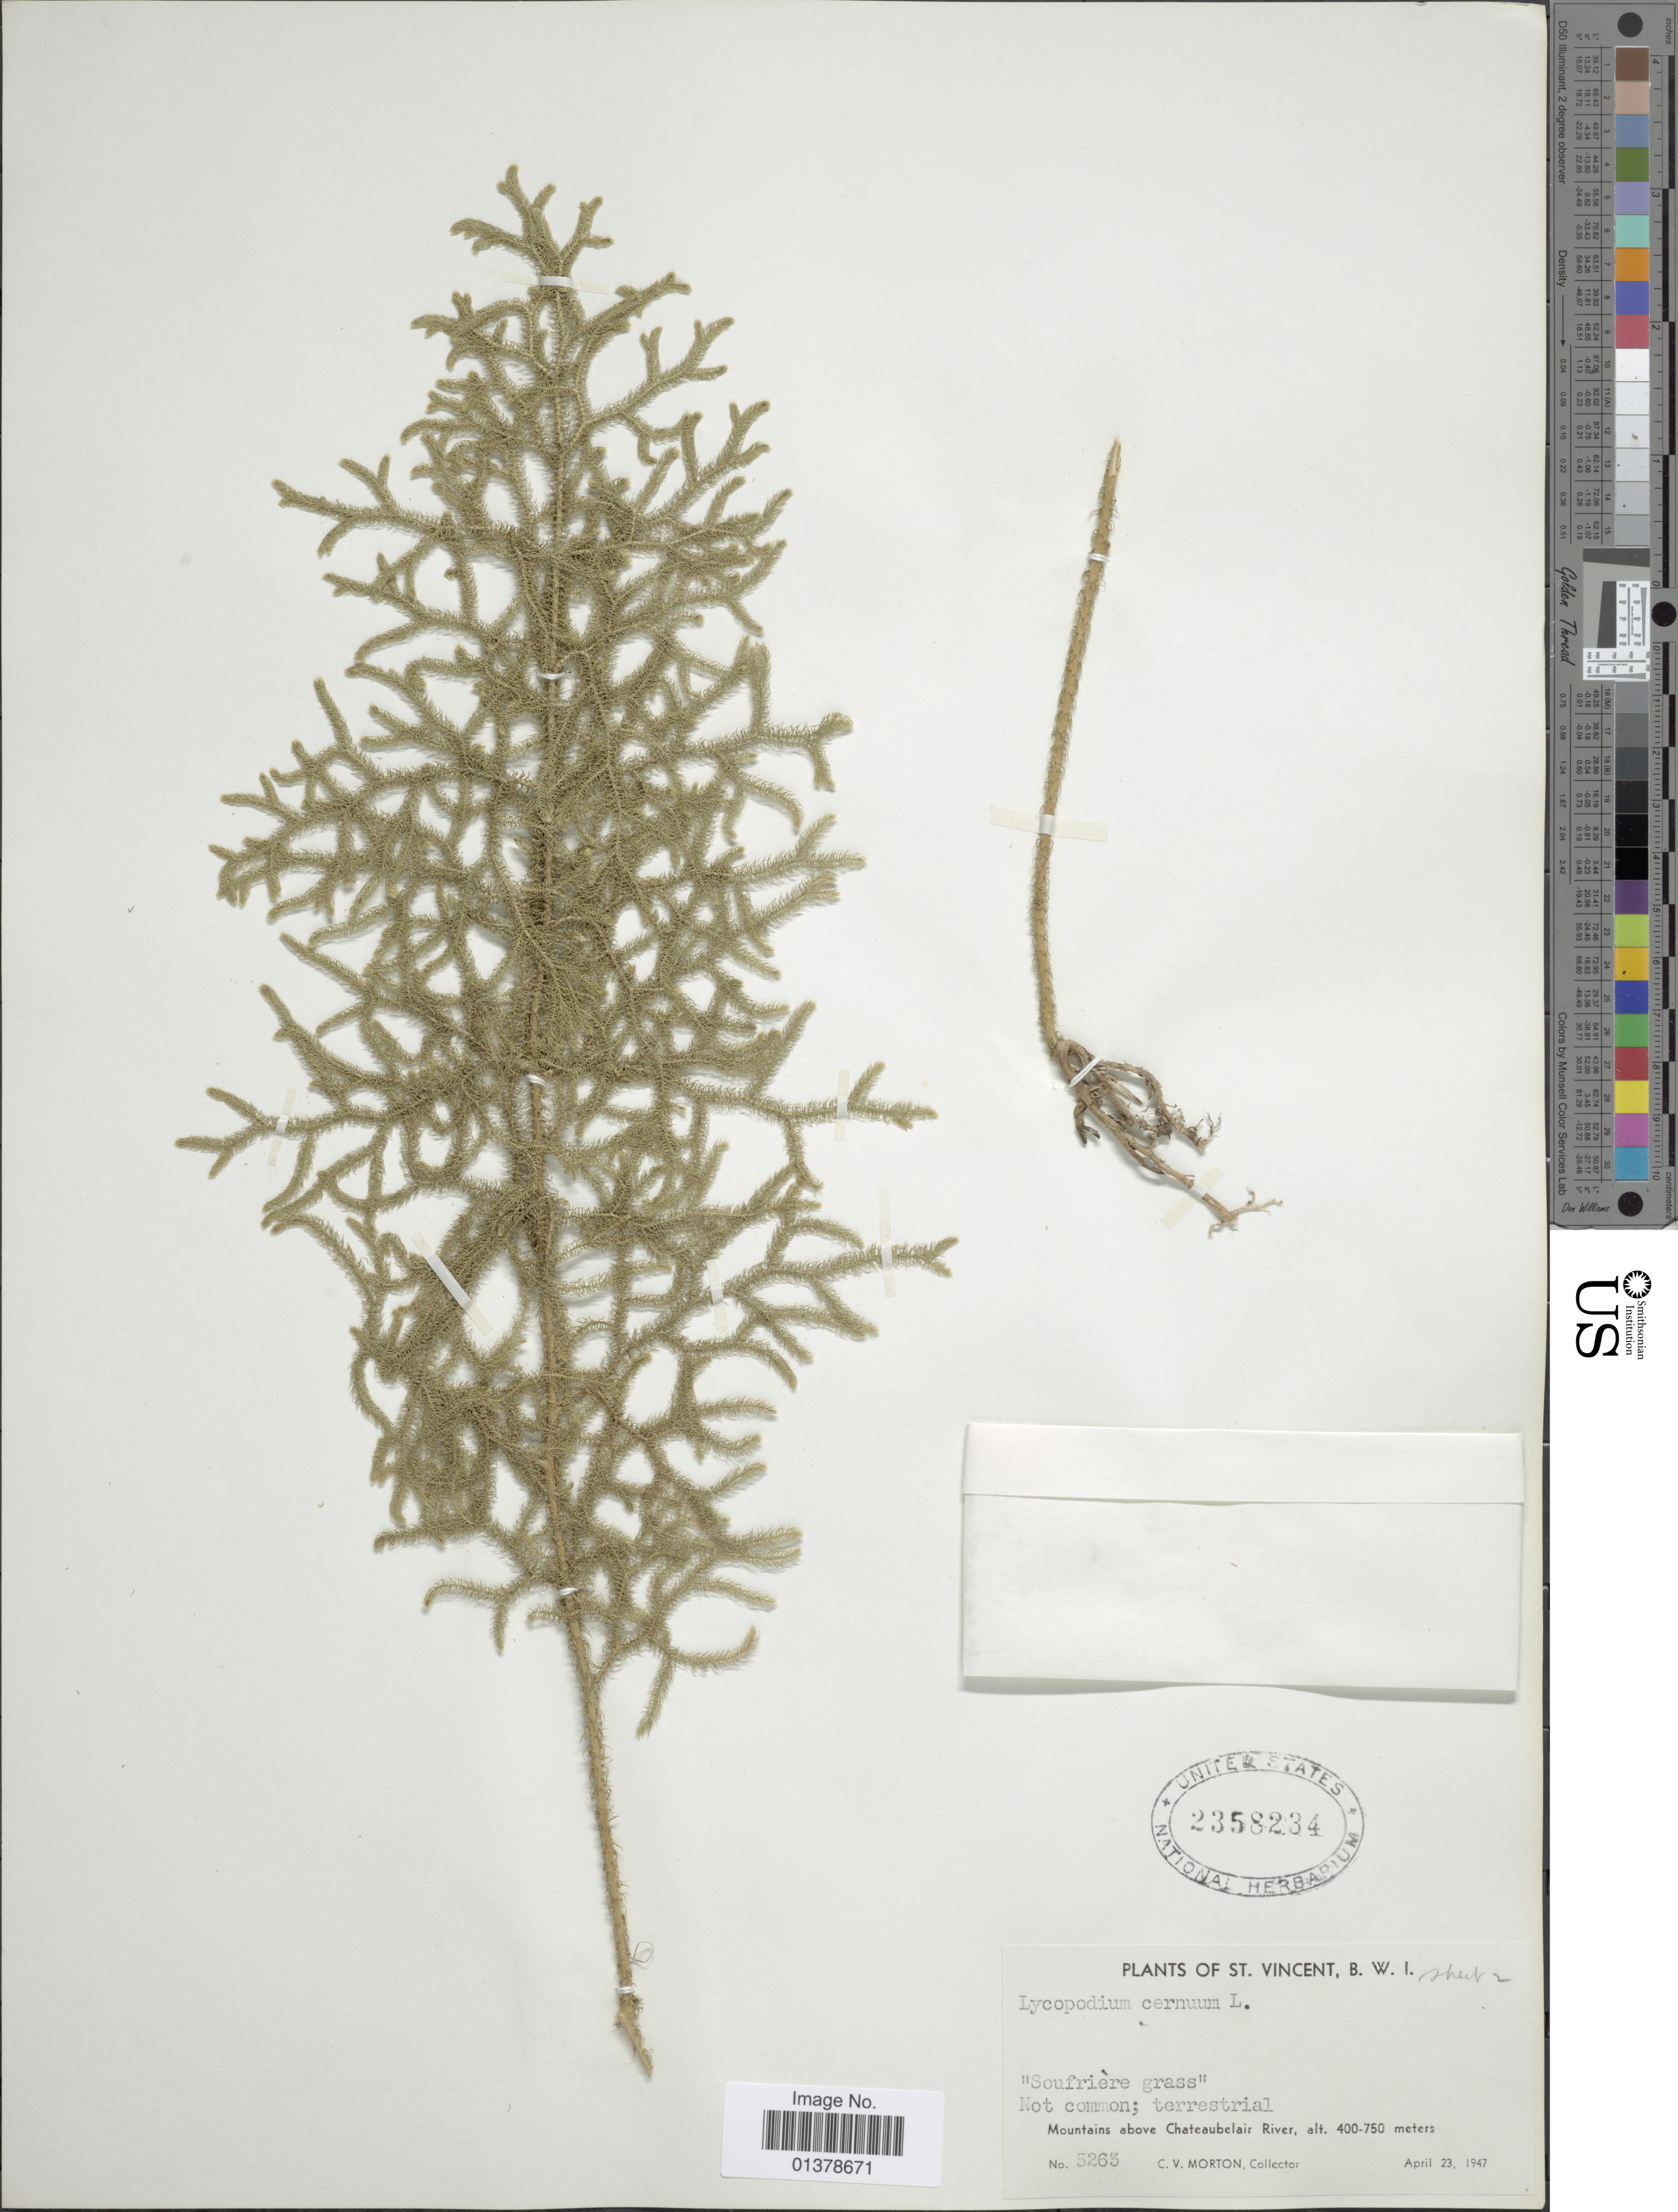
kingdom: Plantae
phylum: Tracheophyta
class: Lycopodiopsida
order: Lycopodiales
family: Lycopodiaceae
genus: Palhinhaea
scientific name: Palhinhaea cernua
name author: (L.) Vasc. & Franco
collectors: C. V. Morton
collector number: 5263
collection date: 1947-04-23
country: St. Vincent - Grenadines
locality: Mountains above Chateaubelair River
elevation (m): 400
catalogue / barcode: US 2358234